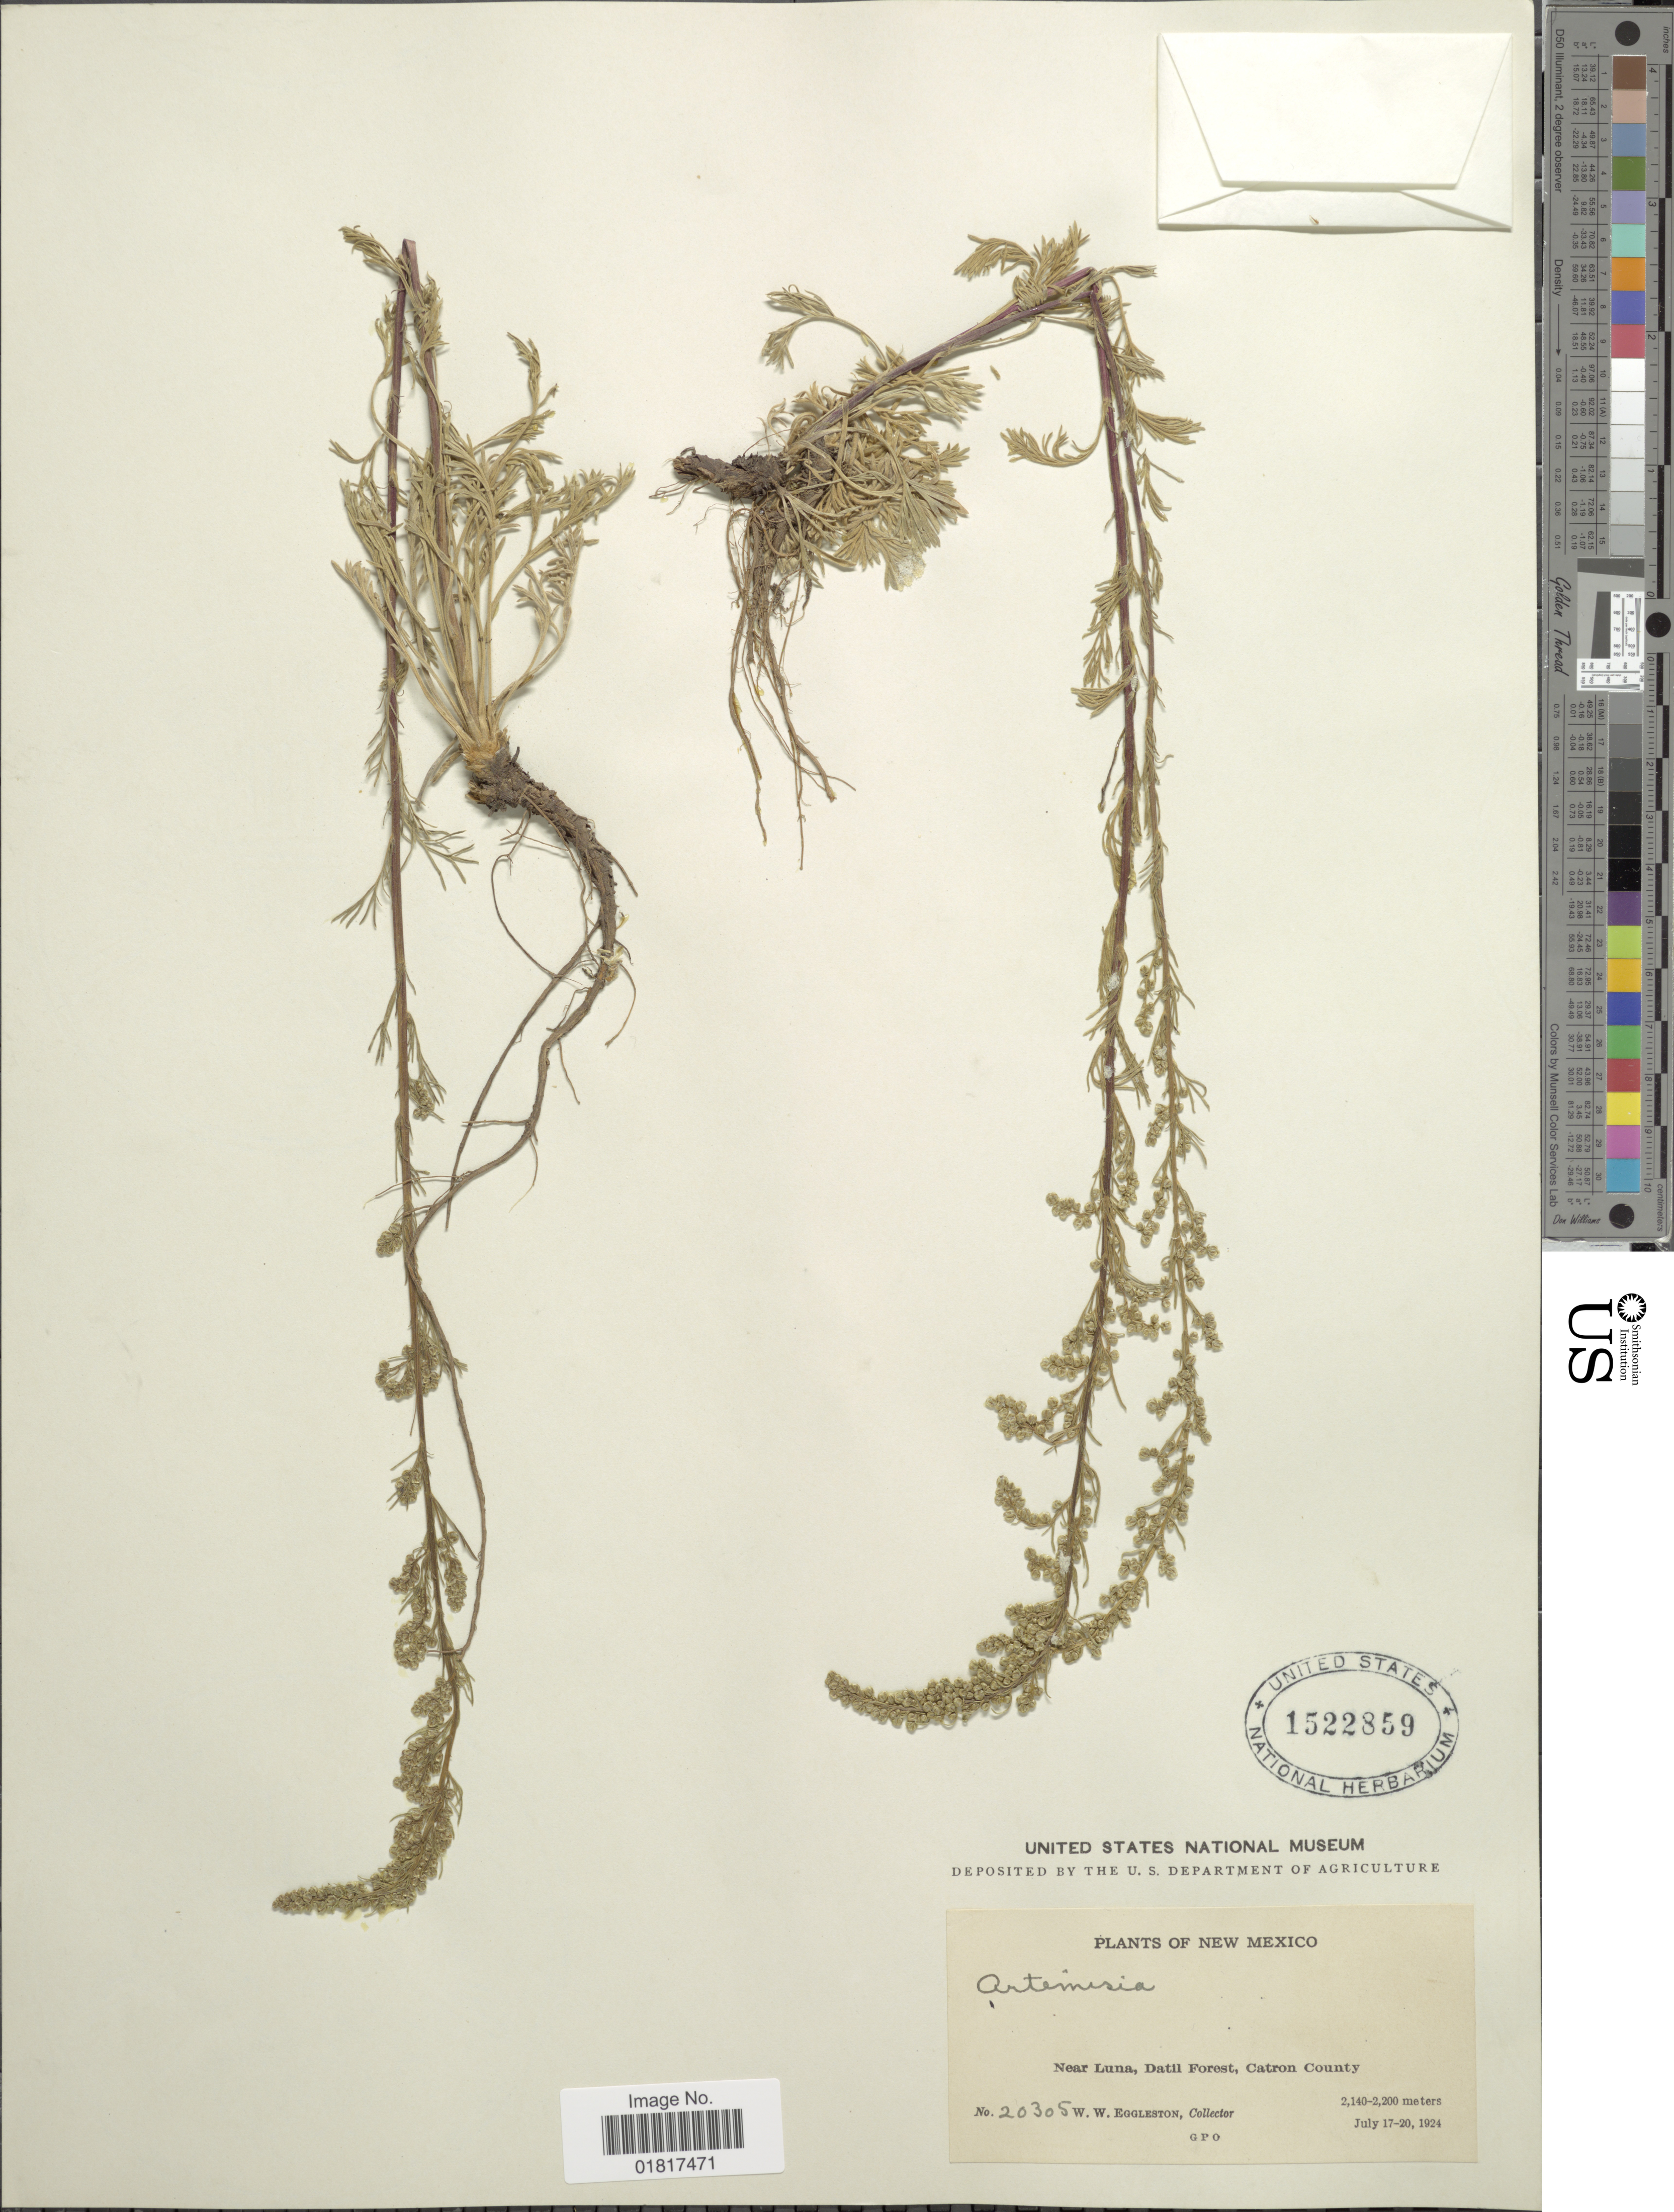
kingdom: Plantae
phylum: Tracheophyta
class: Magnoliopsida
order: Asterales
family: Asteraceae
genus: Artemisia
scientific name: Artemisia sp.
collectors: W. W. Eggleston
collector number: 20305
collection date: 1924-07-17/1924-07-20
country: United States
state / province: New Mexico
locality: Near Luna, Datil Forest, Catron County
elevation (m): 2140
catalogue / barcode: US 1522859